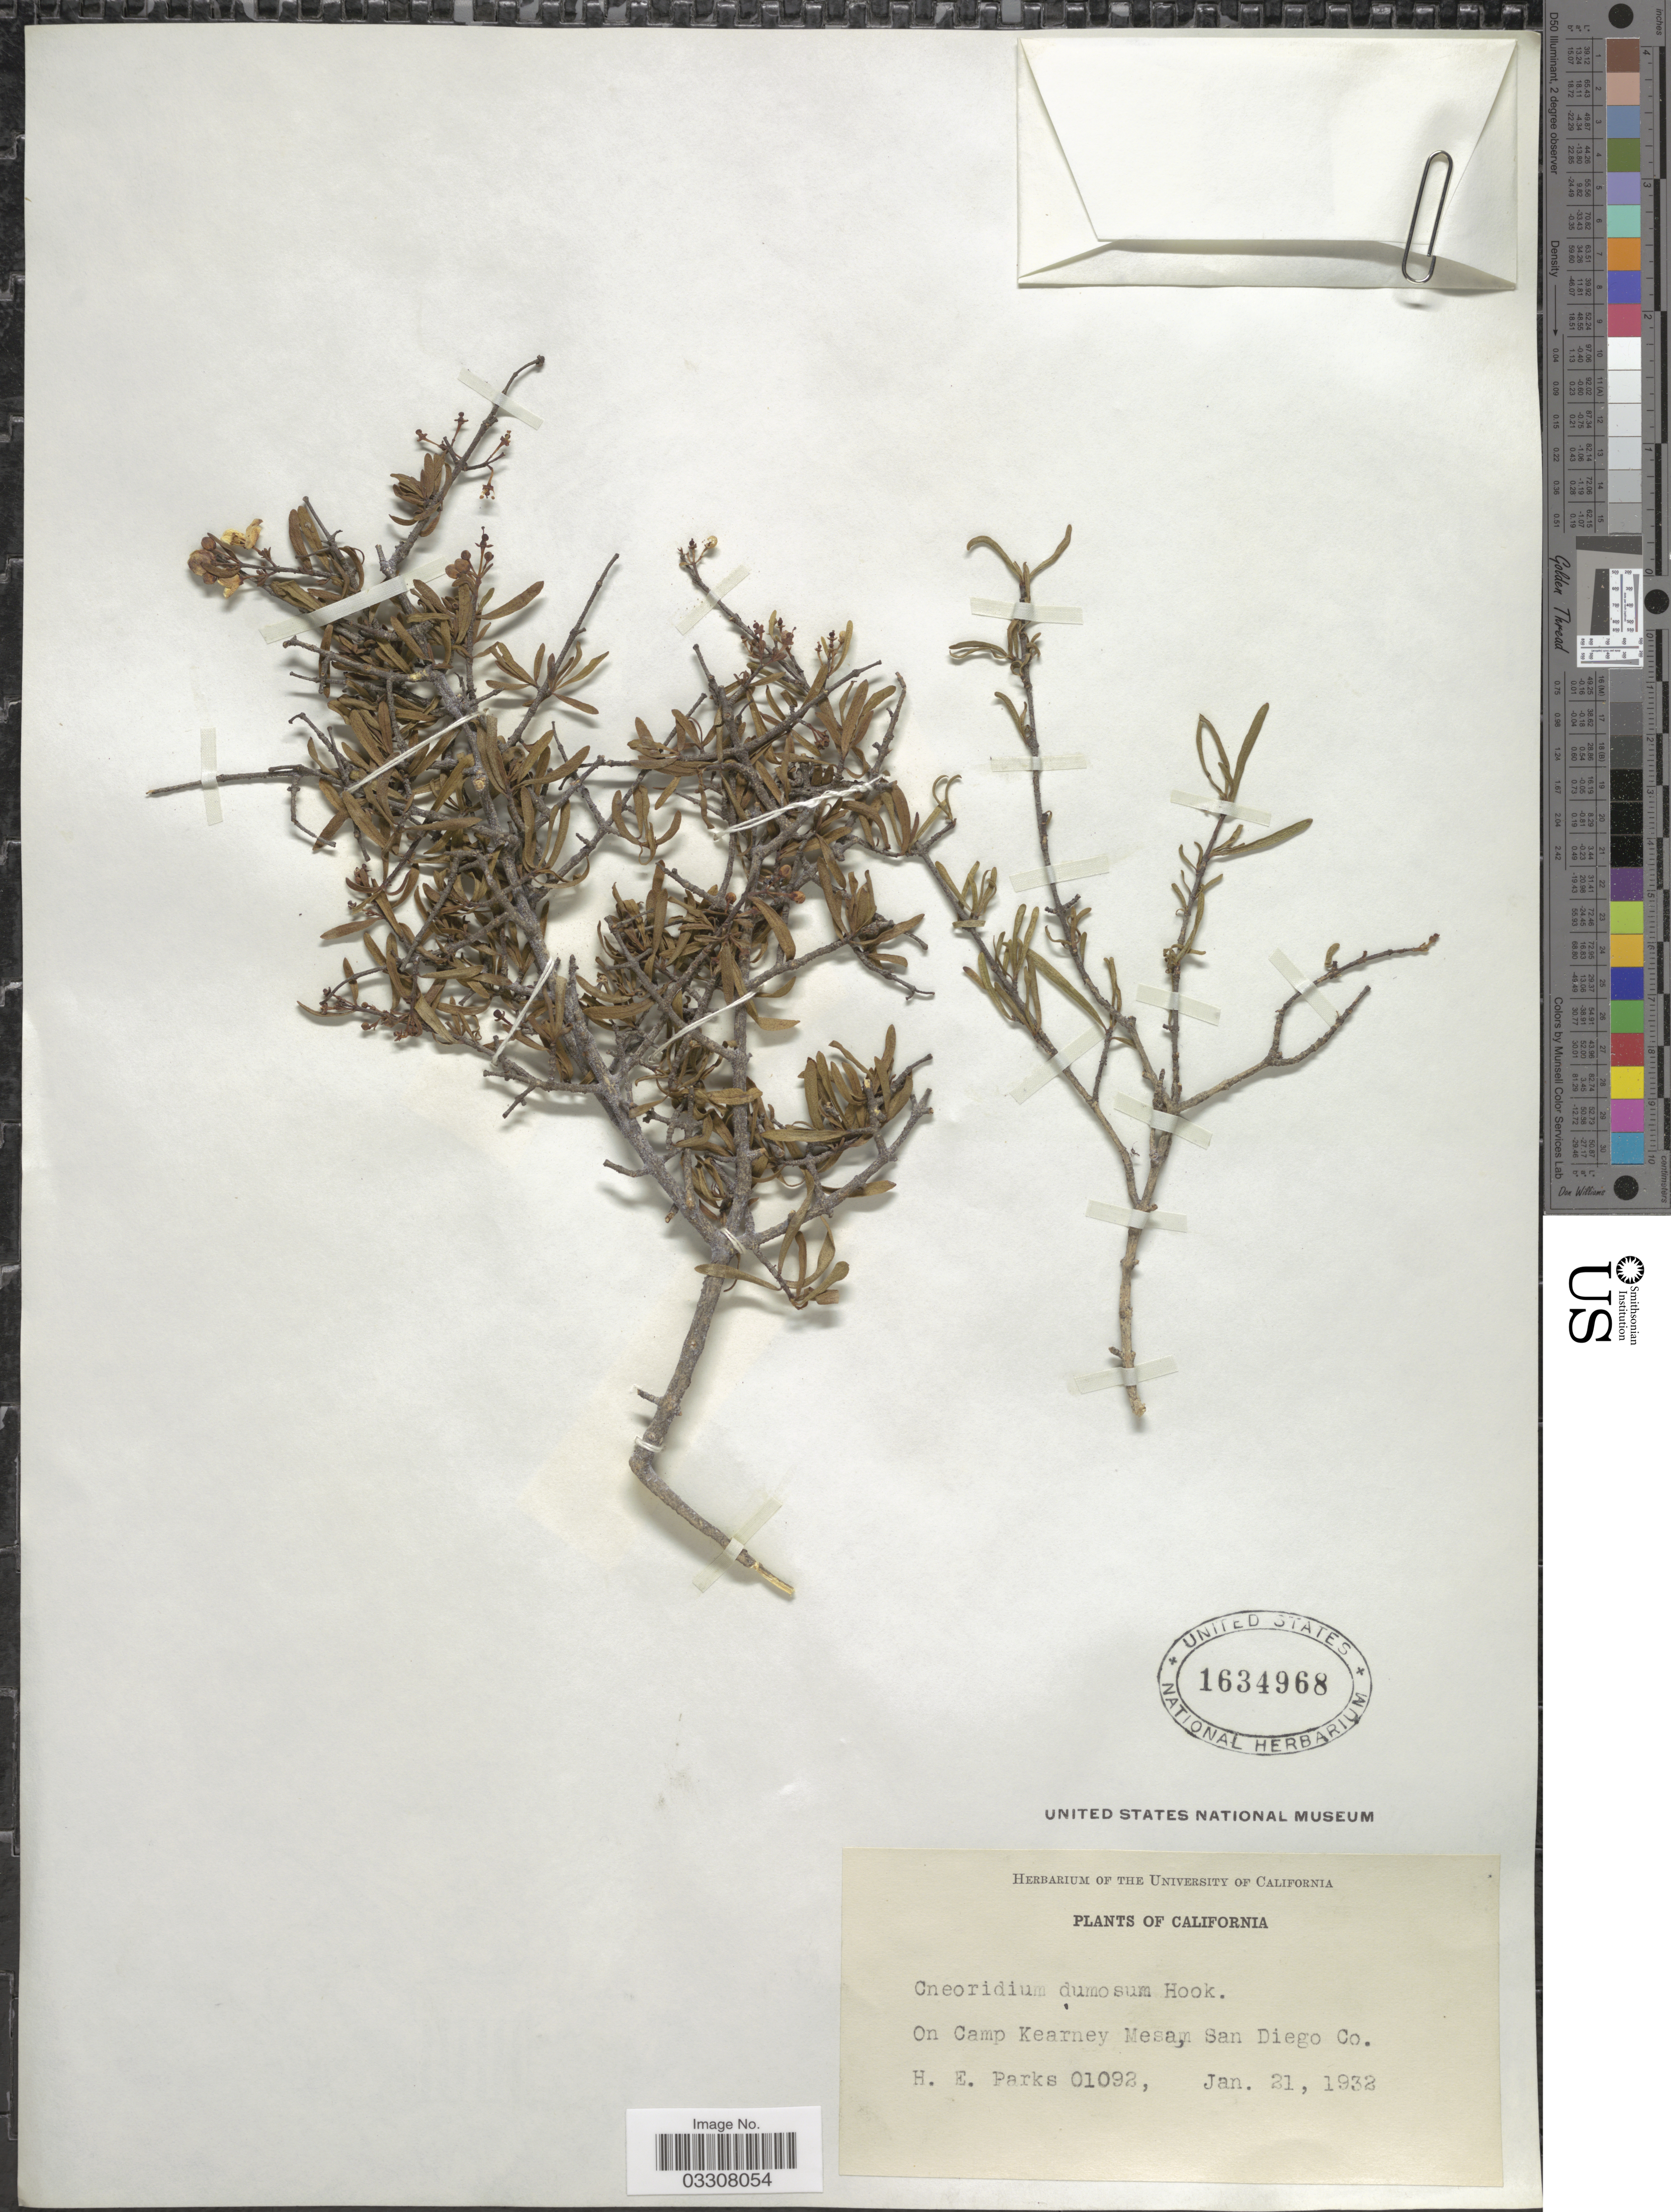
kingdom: Plantae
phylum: Tracheophyta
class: Magnoliopsida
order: Sapindales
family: Rutaceae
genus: Cneoridium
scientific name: Cneoridium dumosum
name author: (Nutt. ex Torr. & A. Gray) Hook. f. ex Baill.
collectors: H. E. Parks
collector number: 01092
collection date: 1932-01-21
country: United States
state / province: California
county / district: San Diego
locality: On Camp Kearney Mesa, San Diego Co.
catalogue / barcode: US 1634968